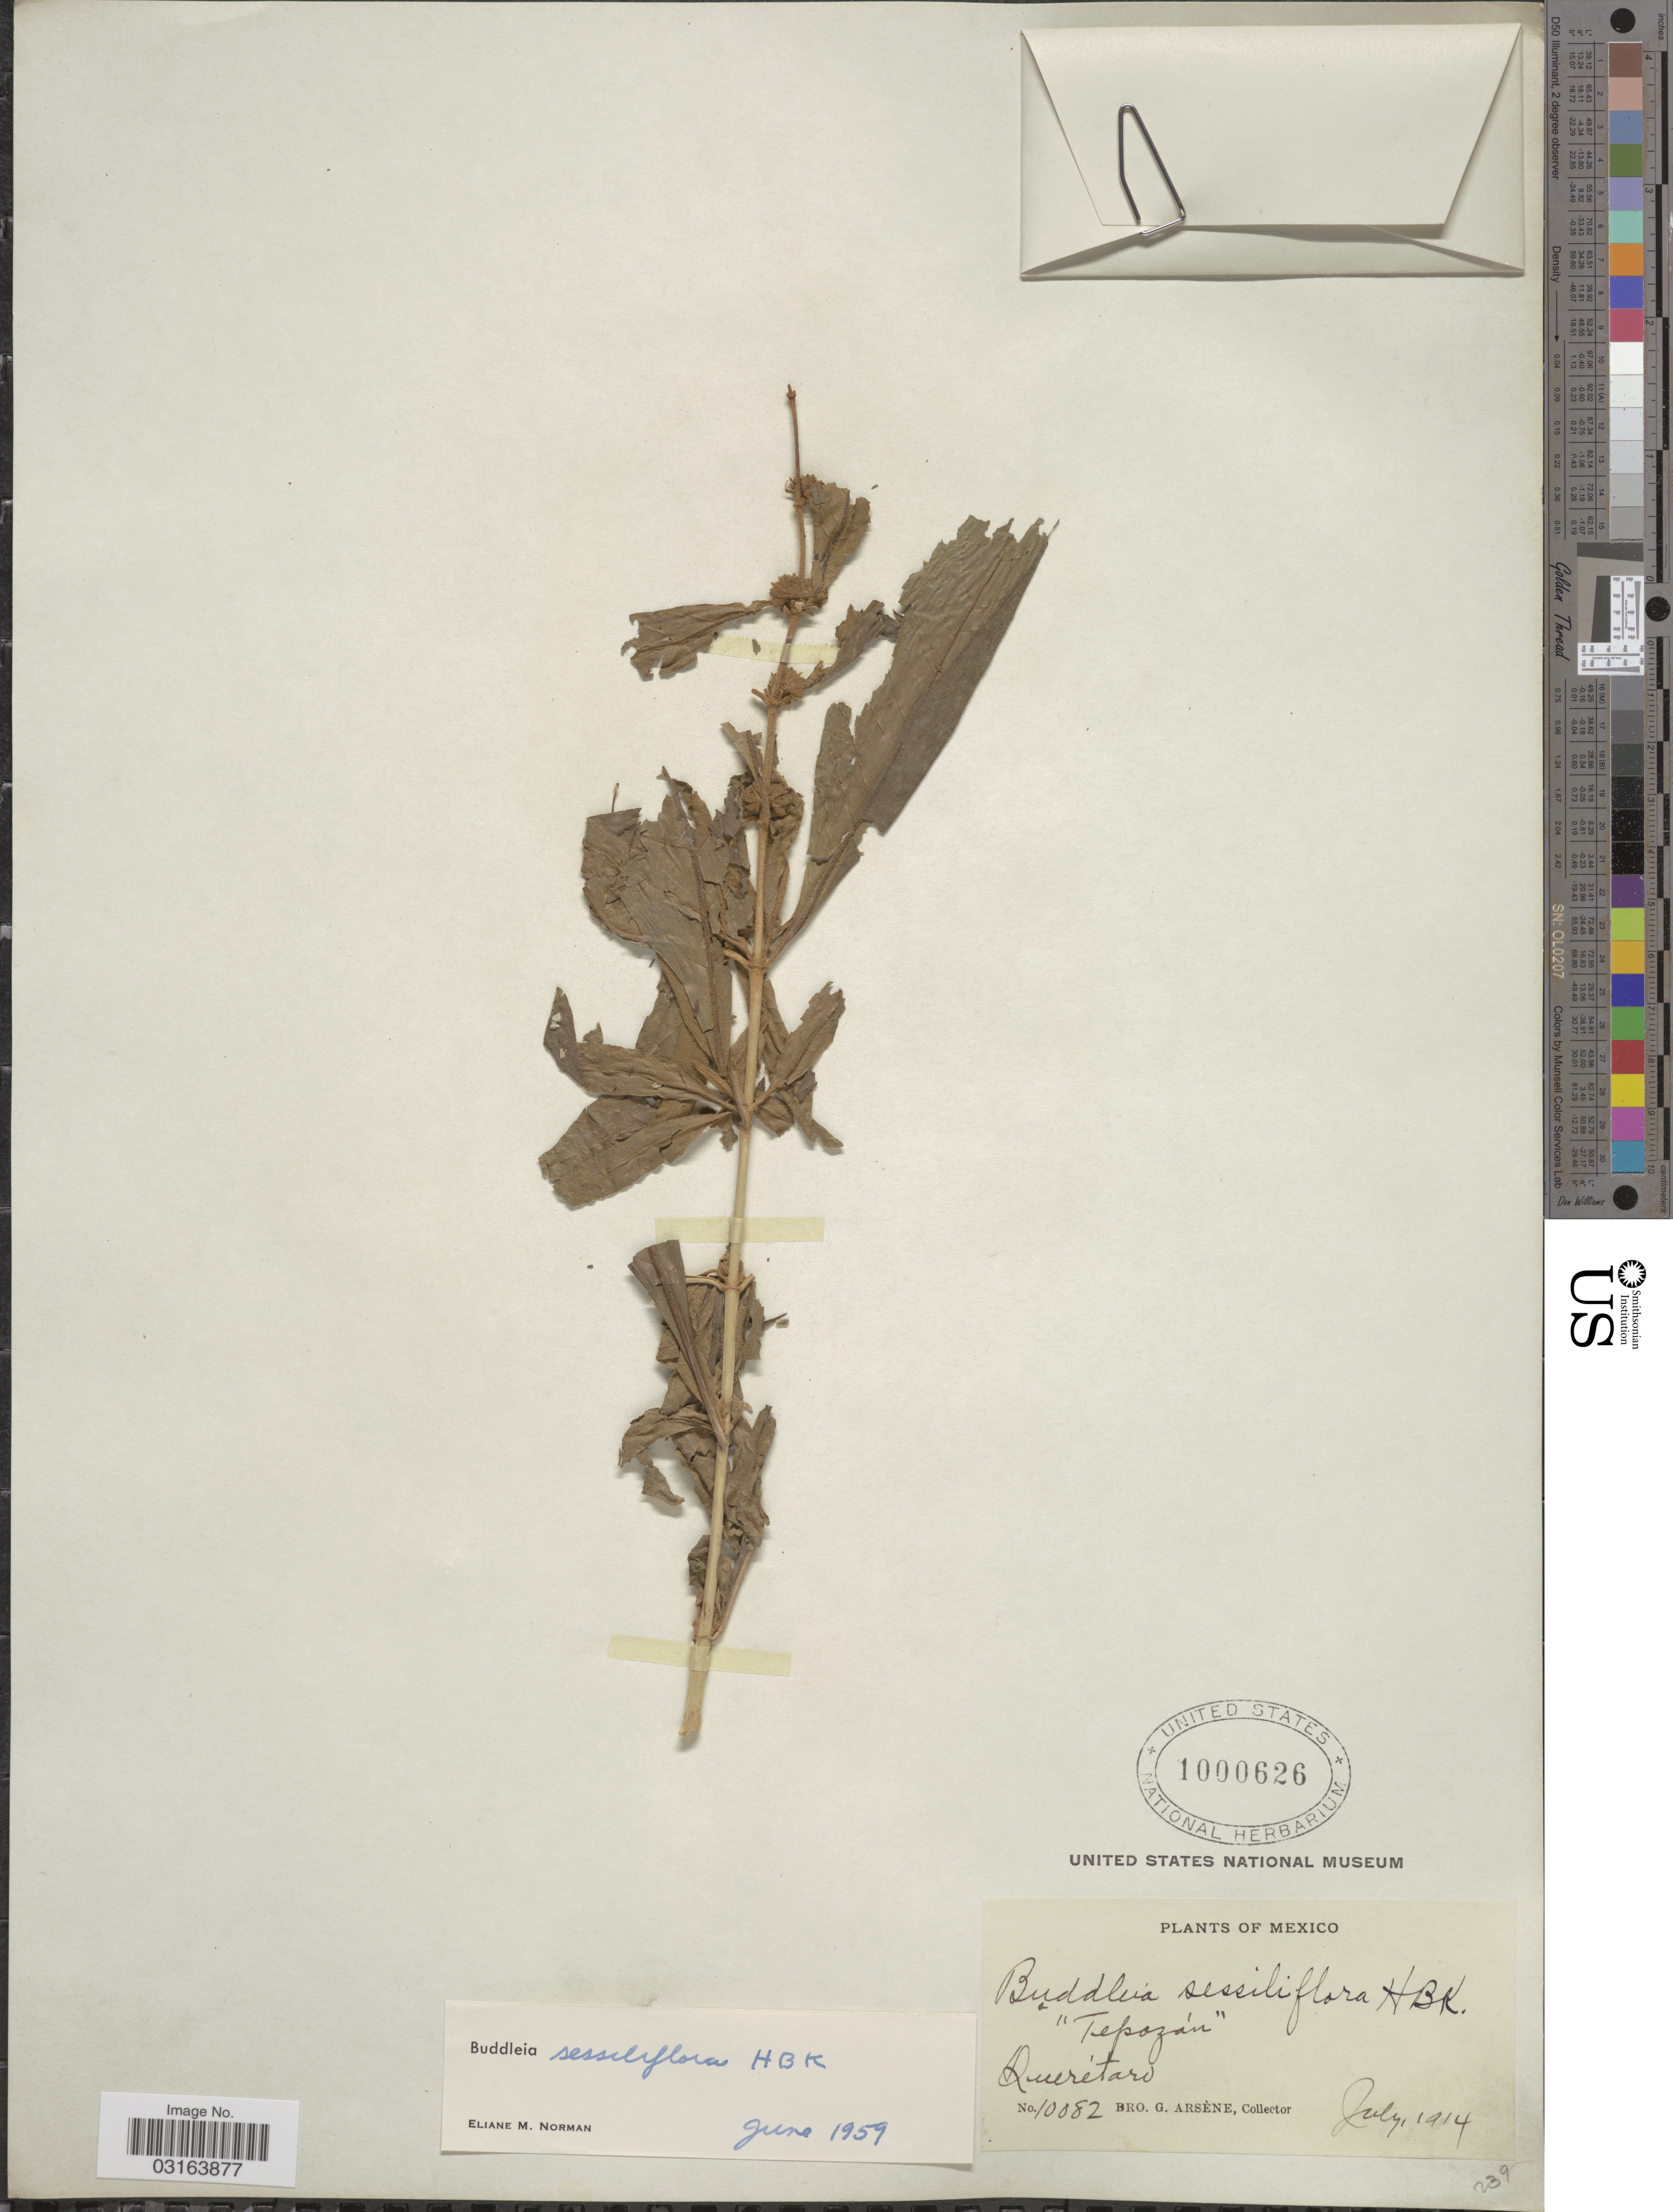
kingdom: Plantae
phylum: Tracheophyta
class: Magnoliopsida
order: Lamiales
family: Scrophulariaceae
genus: Buddleja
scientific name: Buddleja sessiliflora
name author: Kunth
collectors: Bro. G. Arsène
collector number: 10082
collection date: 1914-07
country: Mexico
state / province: Querétaro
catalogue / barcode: US 1000626